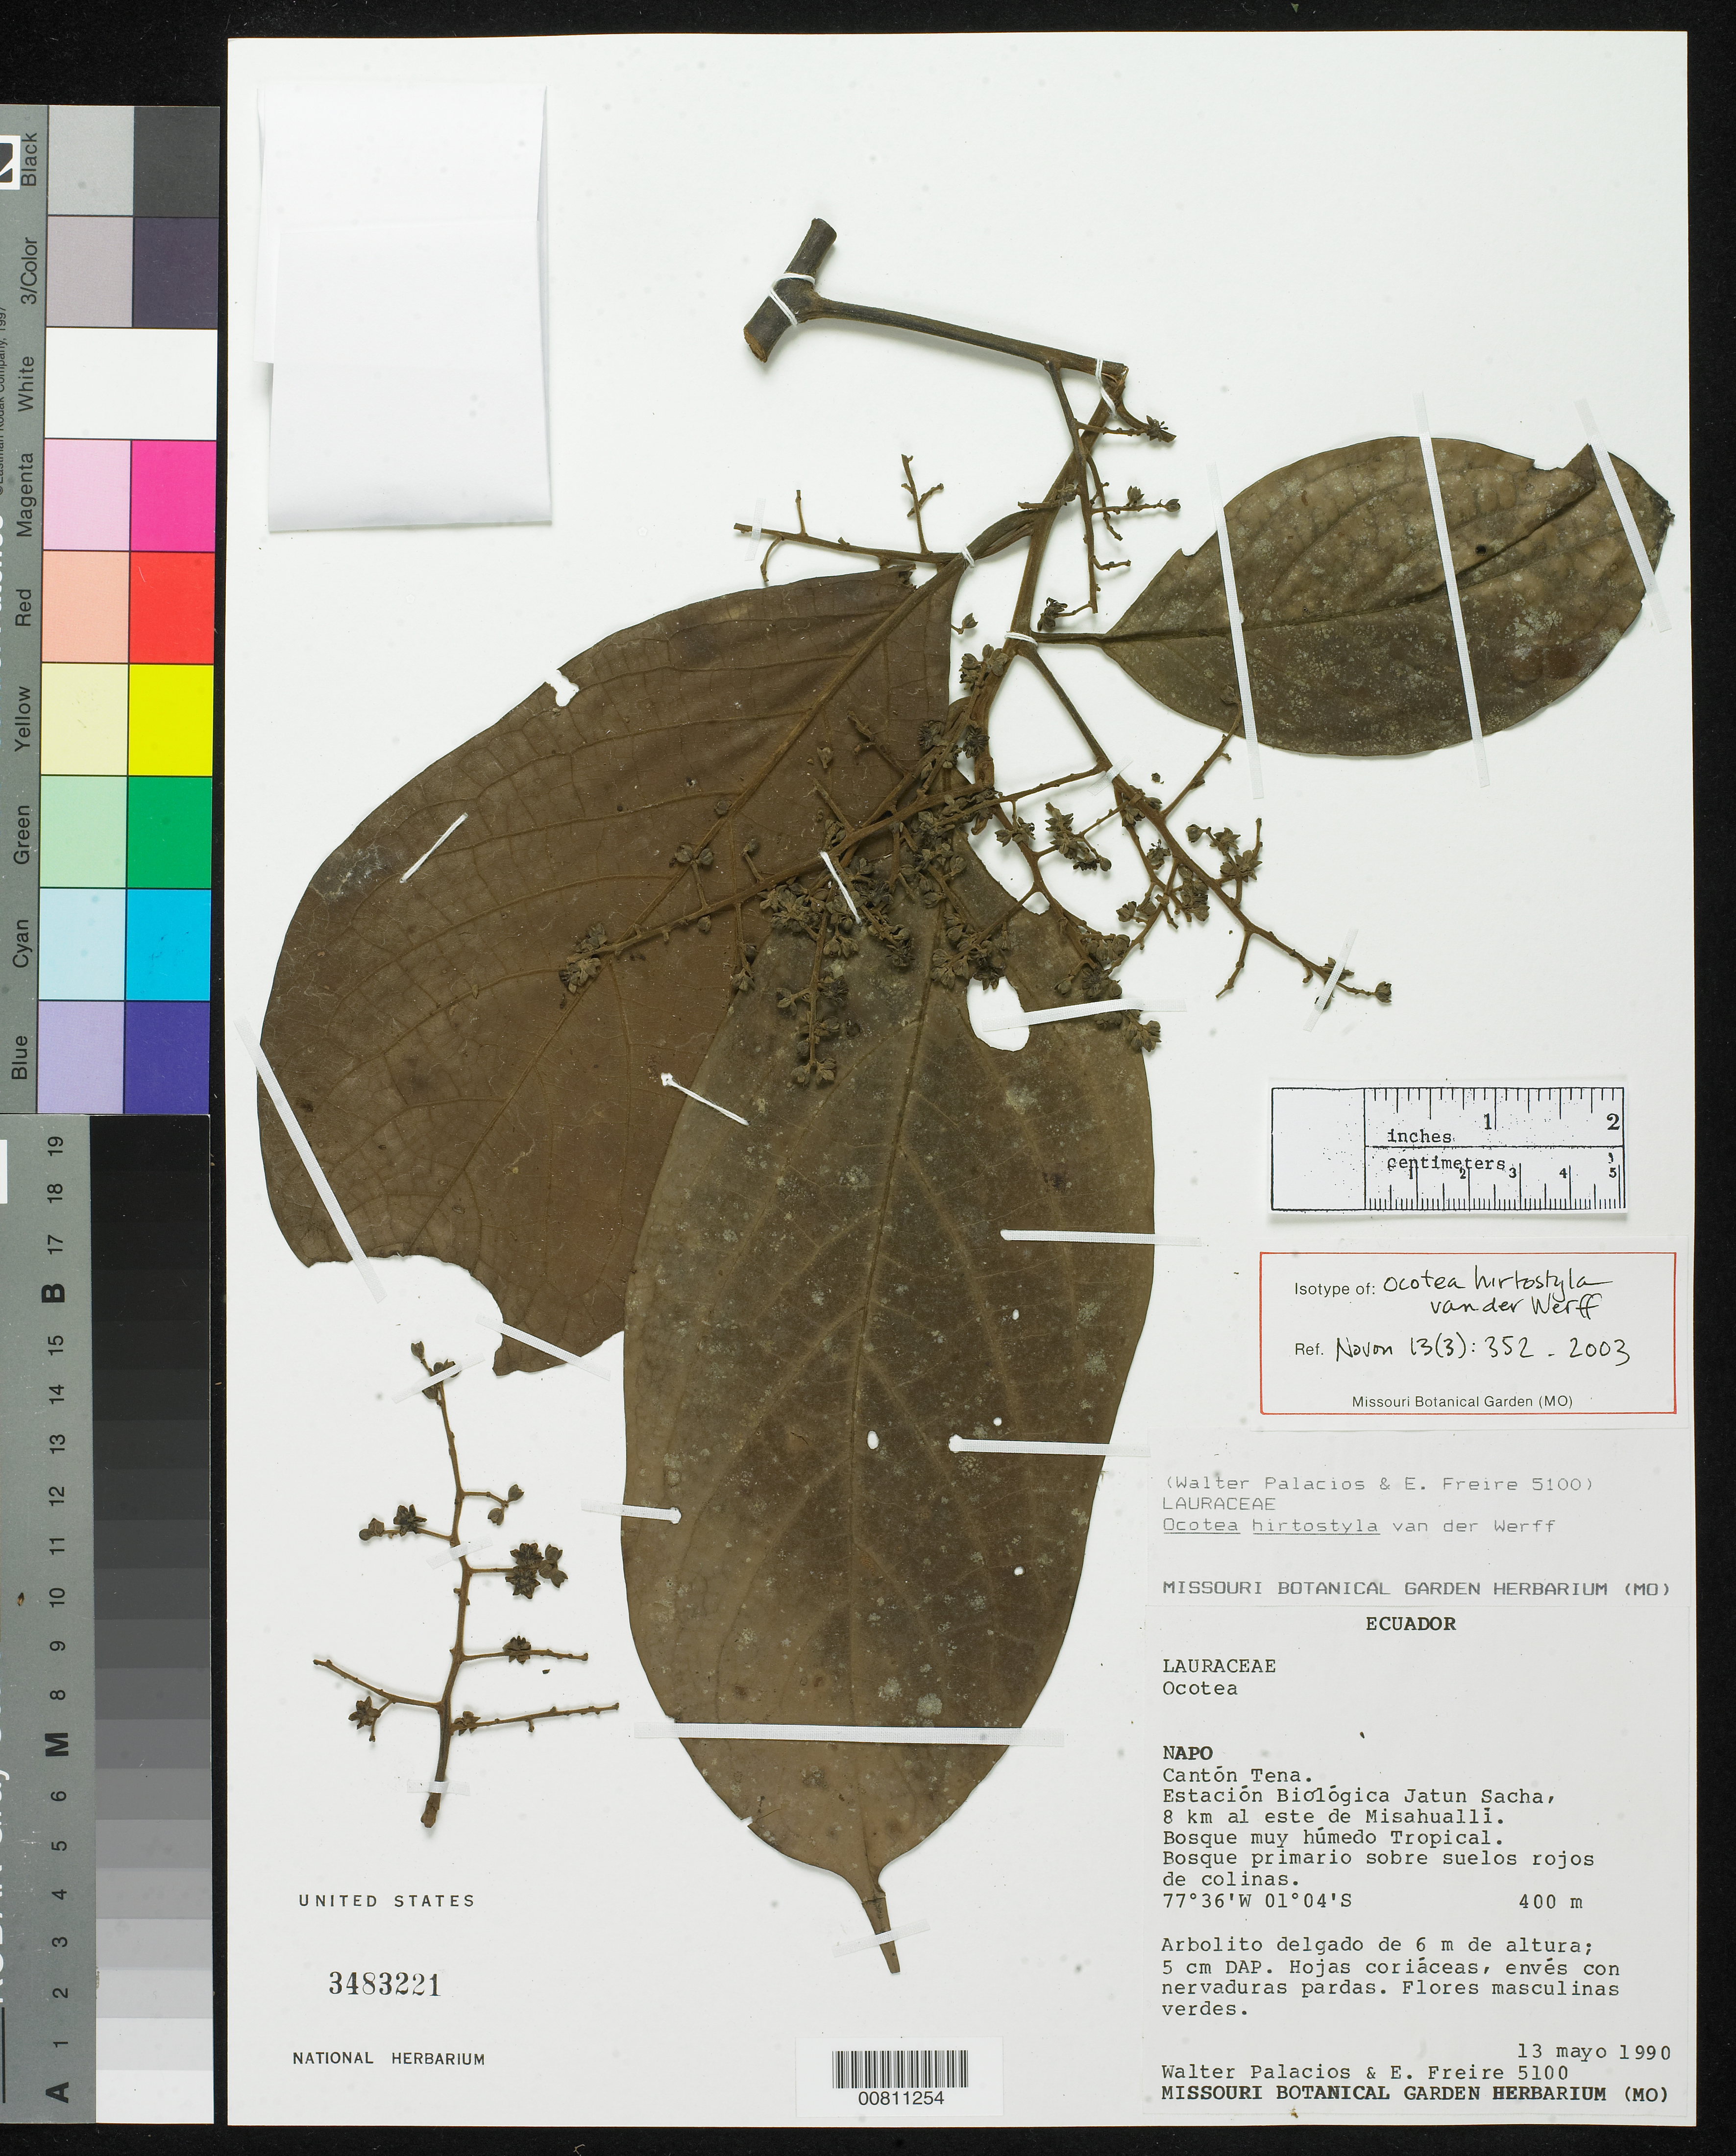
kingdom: Plantae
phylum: Tracheophyta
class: Magnoliopsida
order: Laurales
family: Lauraceae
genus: Ocotea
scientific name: Ocotea hirtostyla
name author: van der Werff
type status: Isotype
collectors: W. Palacios & E. Freire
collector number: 5100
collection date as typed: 13 May 1990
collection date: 1990-05-13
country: Ecuador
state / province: Napo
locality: Cantón Tena. Estación Biológica Jatun Sacha, 8 km al este de Misahuallí.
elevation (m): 400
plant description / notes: Holotype at QCNE.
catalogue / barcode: US 3483221